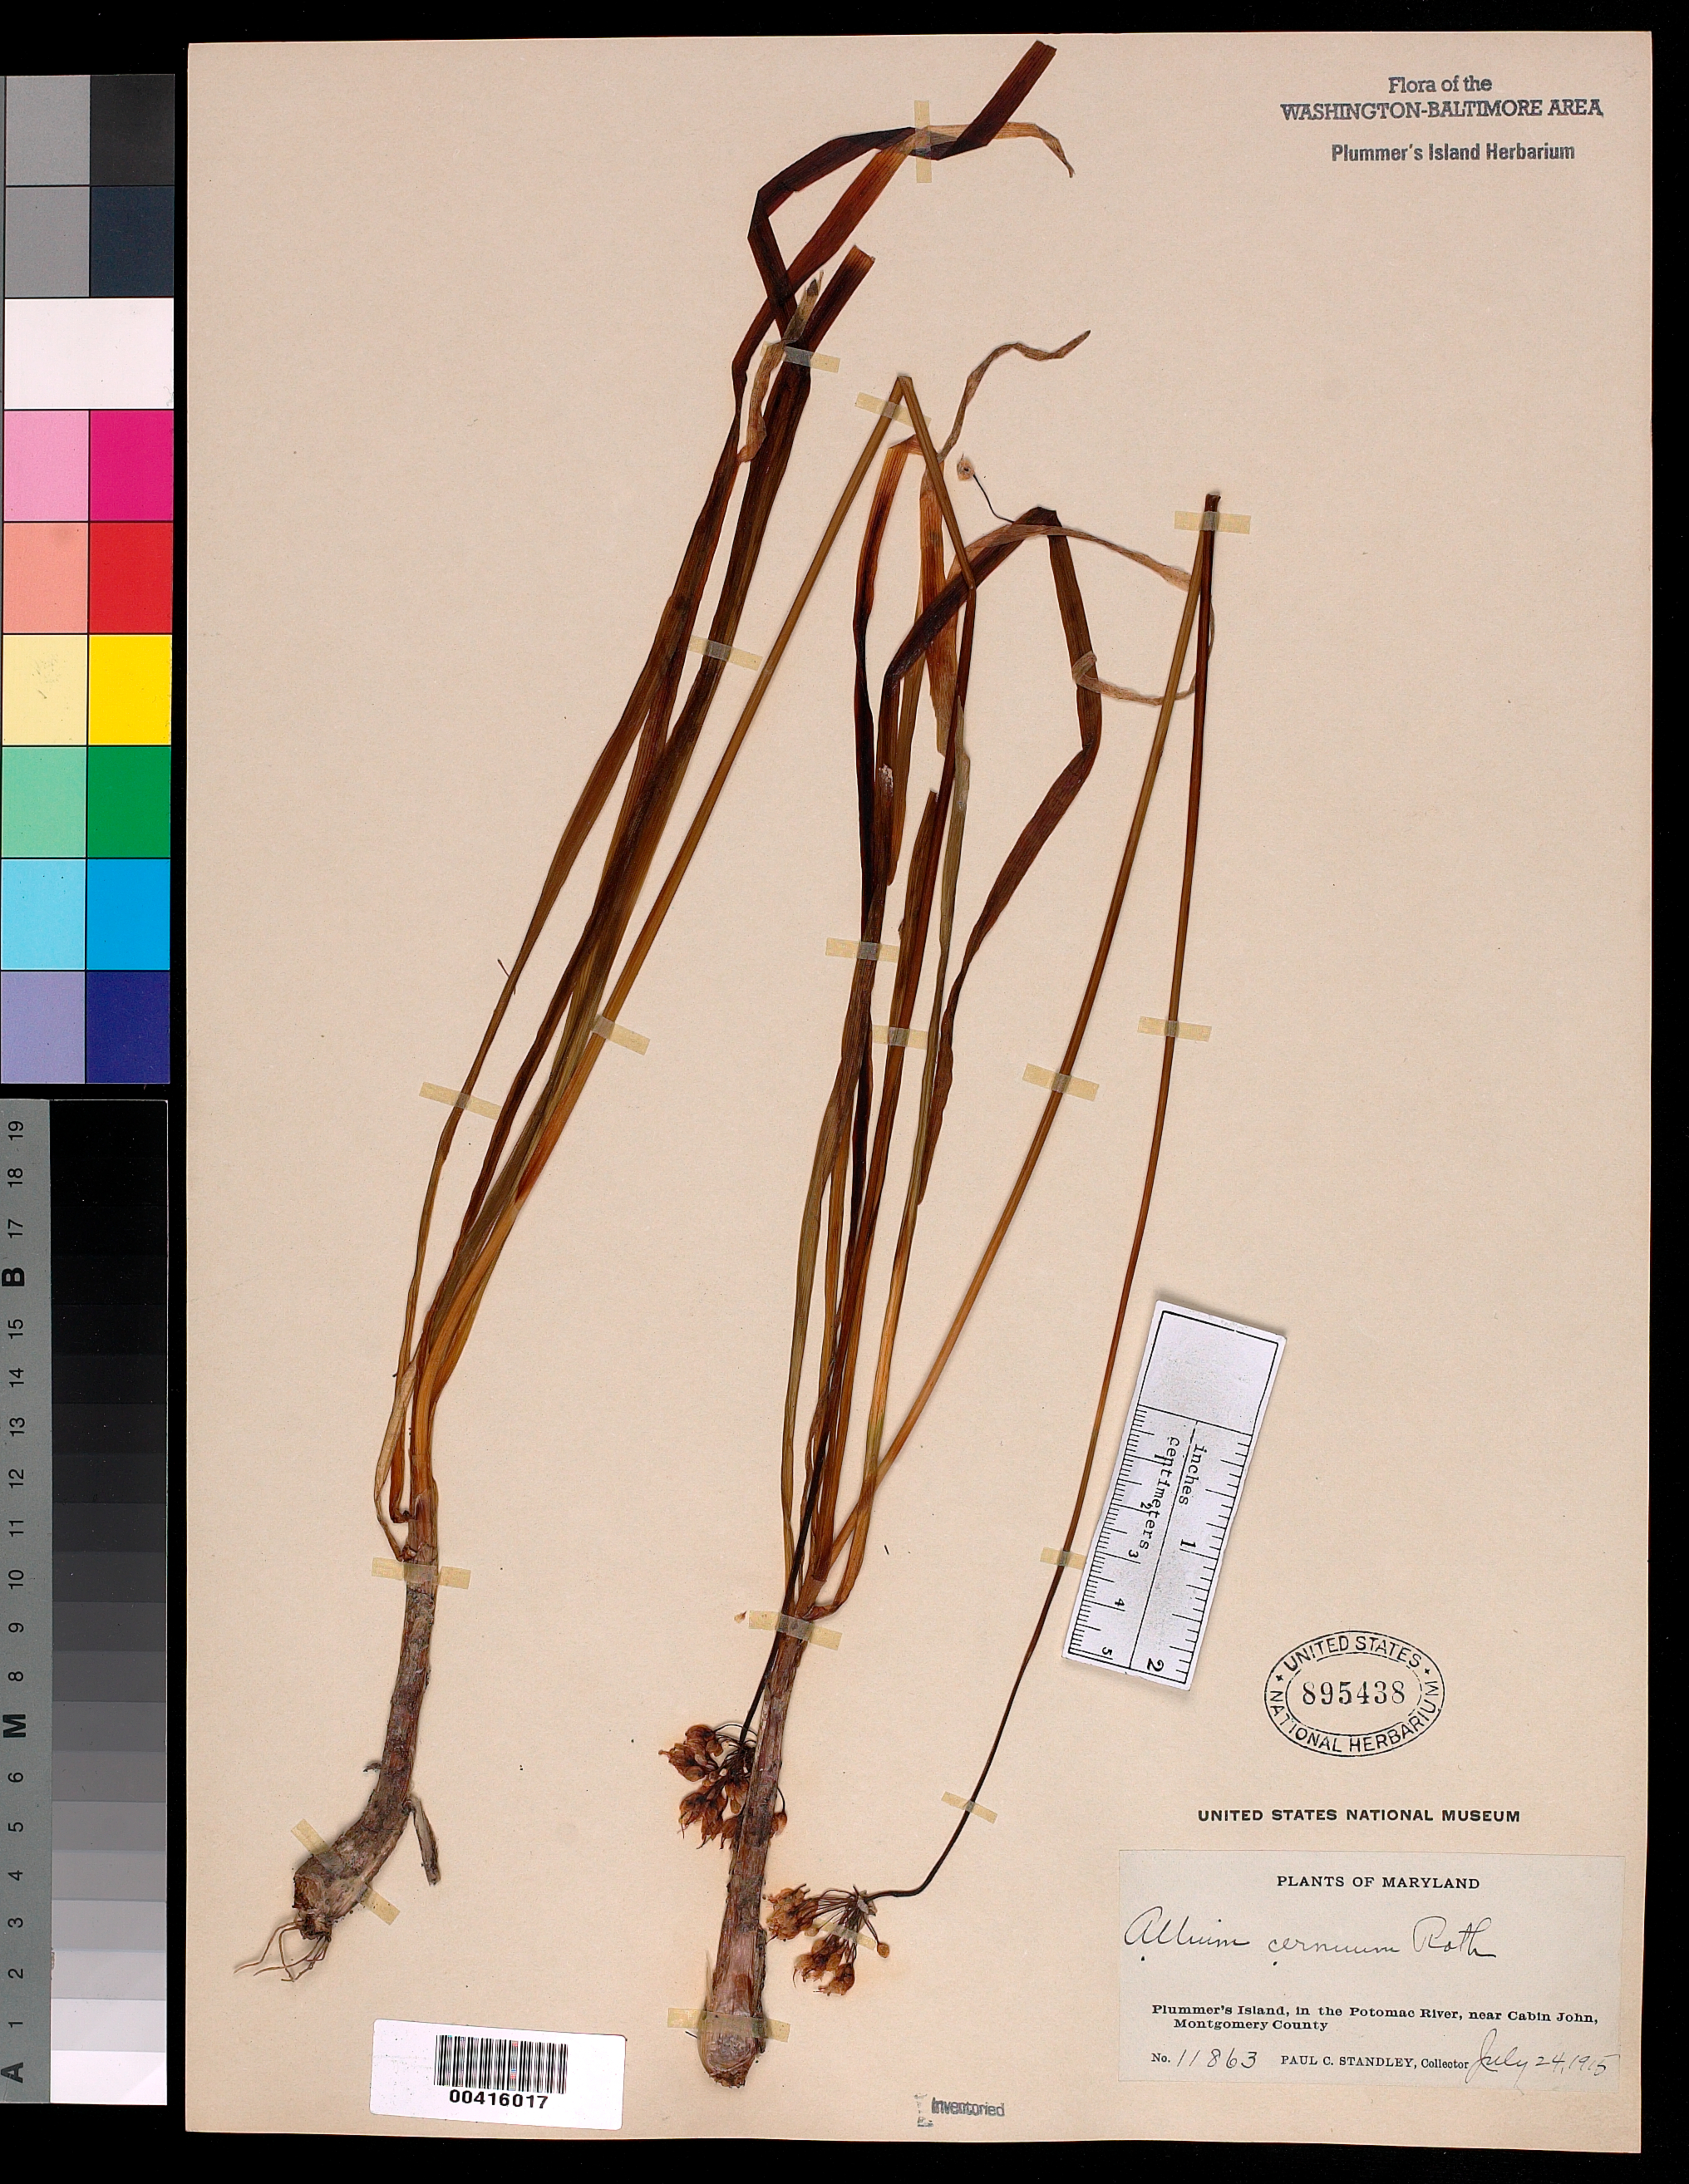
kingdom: Plantae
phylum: Tracheophyta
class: Liliopsida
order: Asparagales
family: Amaryllidaceae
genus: Allium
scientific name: Allium cernuum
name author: Roth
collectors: P. C. Standley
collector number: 11863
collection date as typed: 24 Jul 1915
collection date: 1915-07-24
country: United States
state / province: Maryland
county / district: Montgomery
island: Plummers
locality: Plummer's Island C. & O. Canal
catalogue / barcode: US 895438